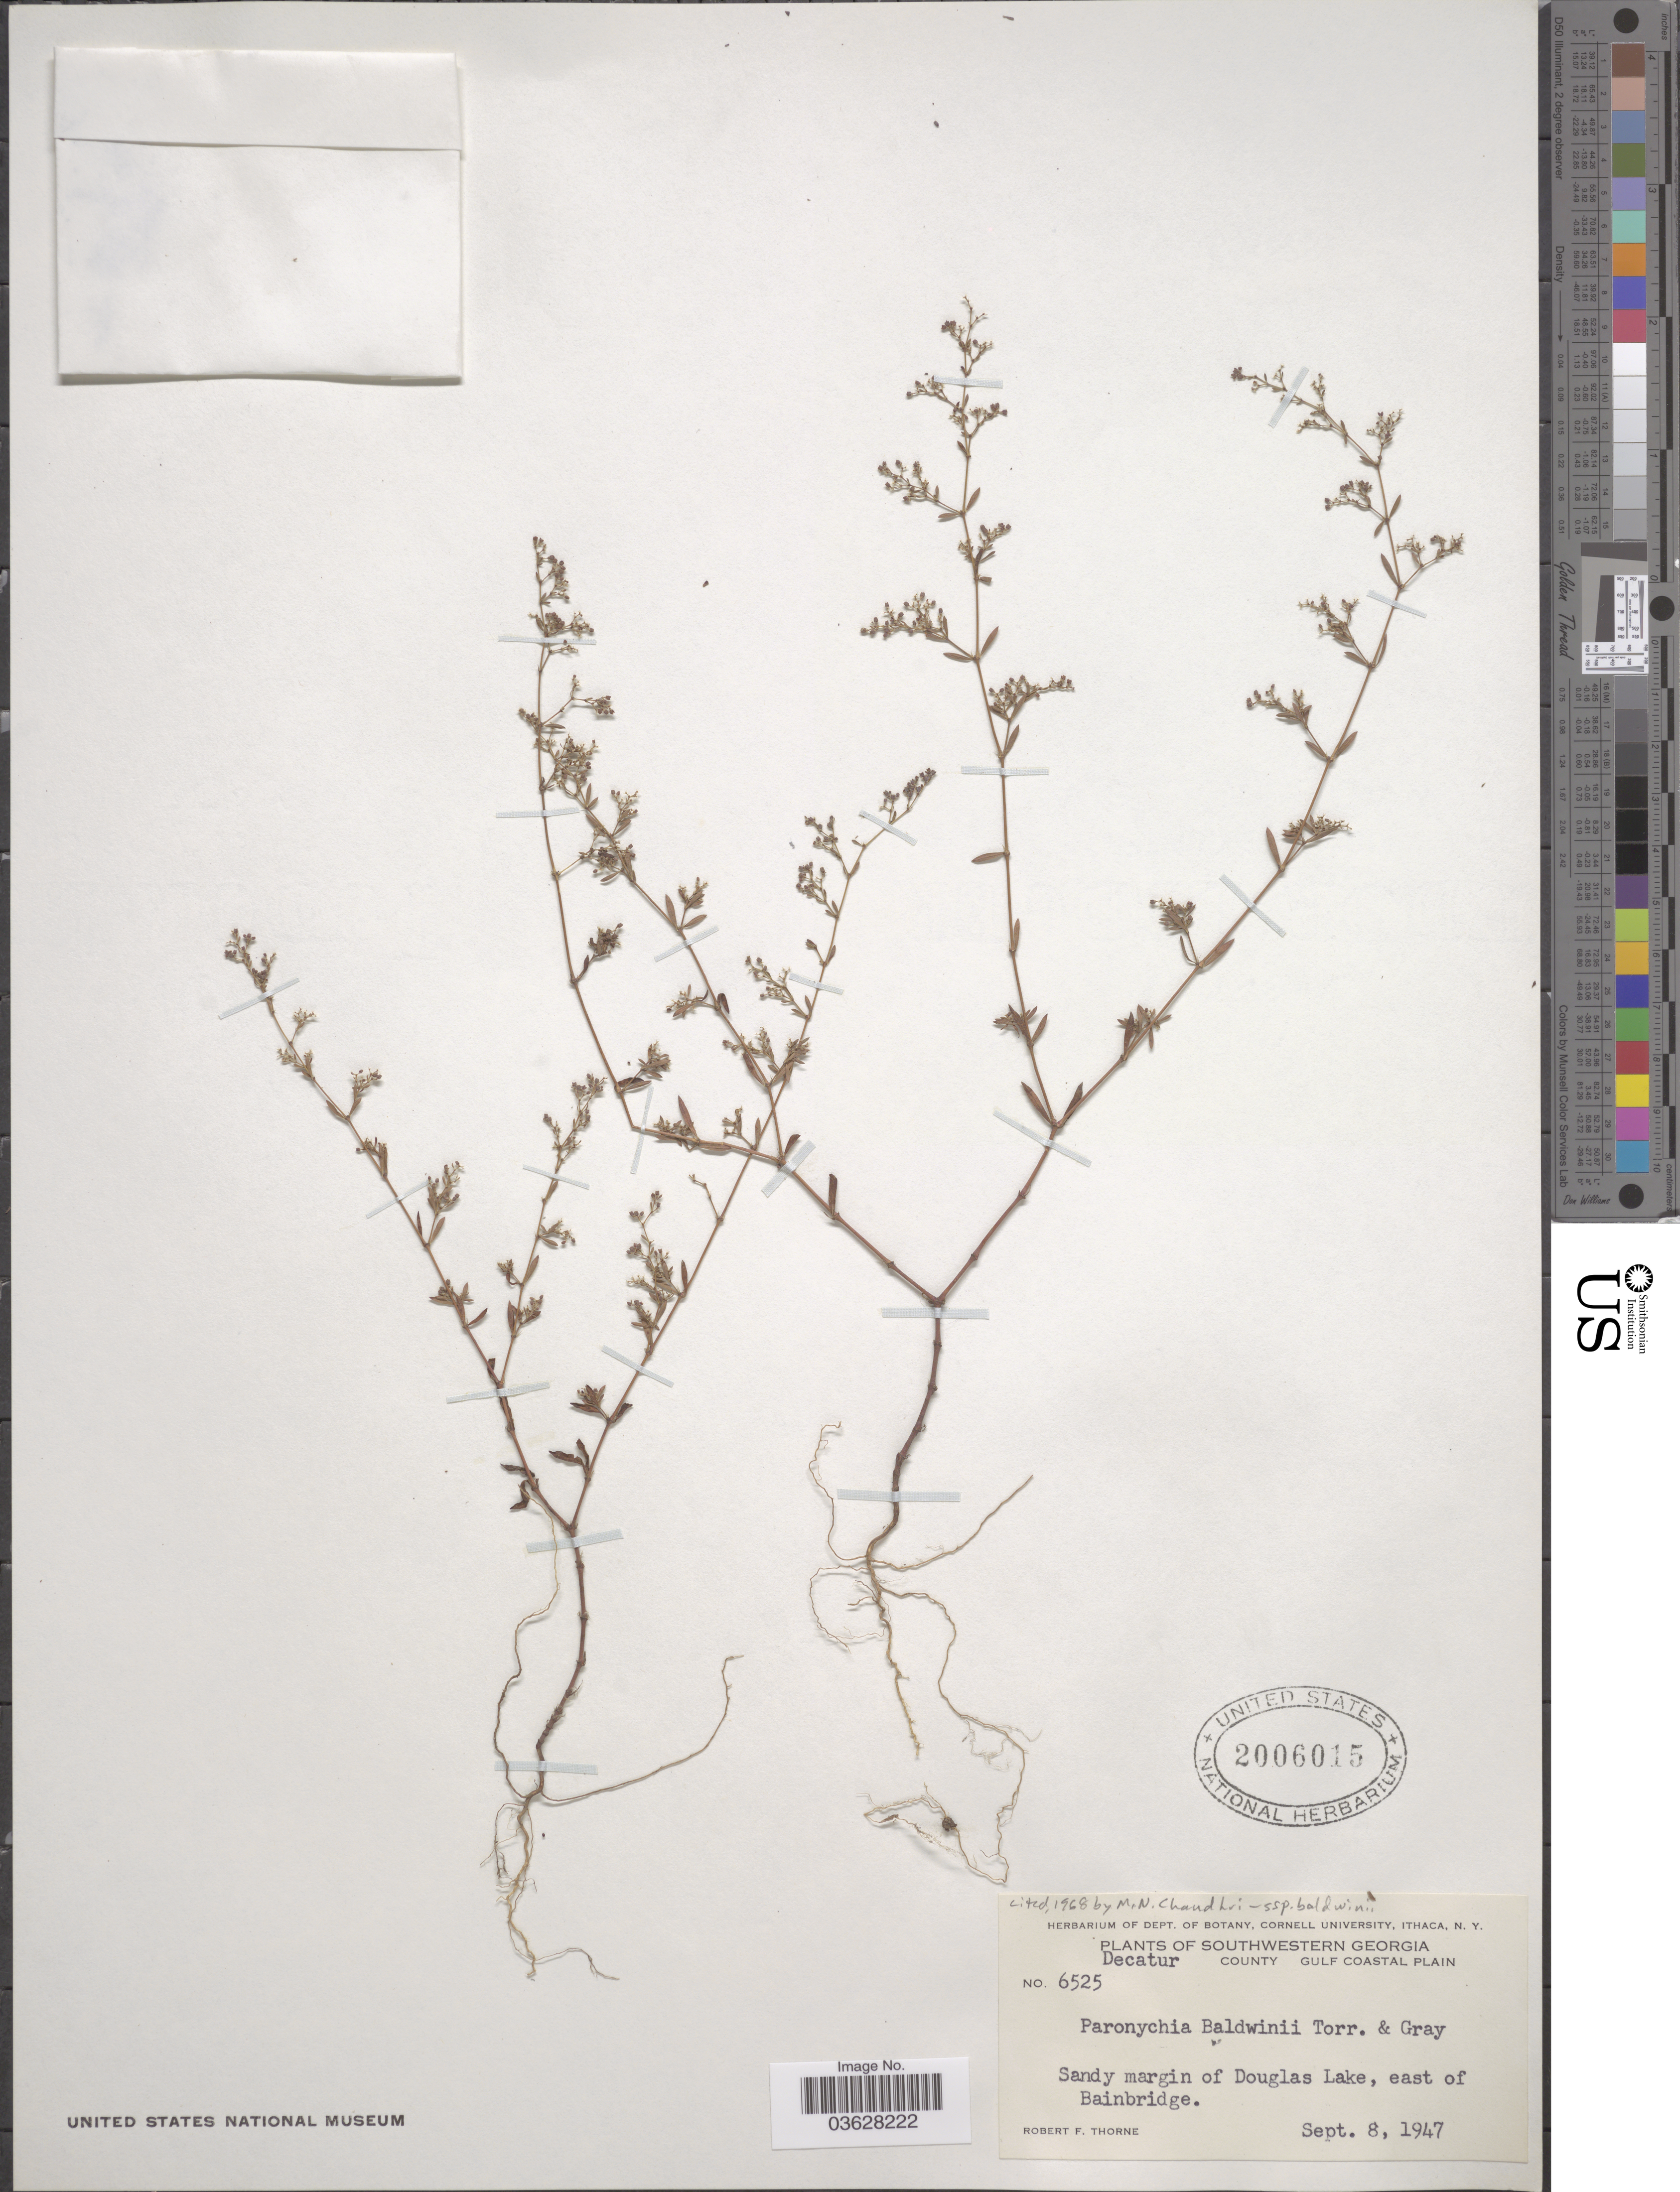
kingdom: Plantae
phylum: Tracheophyta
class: Magnoliopsida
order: Caryophyllales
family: Caryophyllaceae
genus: Paronychia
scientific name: Paronychia baldwinii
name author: (A. Gray & Torr.) Fenzl ex Walp.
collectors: R. F. Thorne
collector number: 6525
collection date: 1947-09-08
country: United States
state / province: Georgia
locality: Southwestern Georgia. Decatur County, Gulf Coastal Plain. Sandy margin of Douglas Lake, east of Bainbridge.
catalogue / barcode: US 2006015